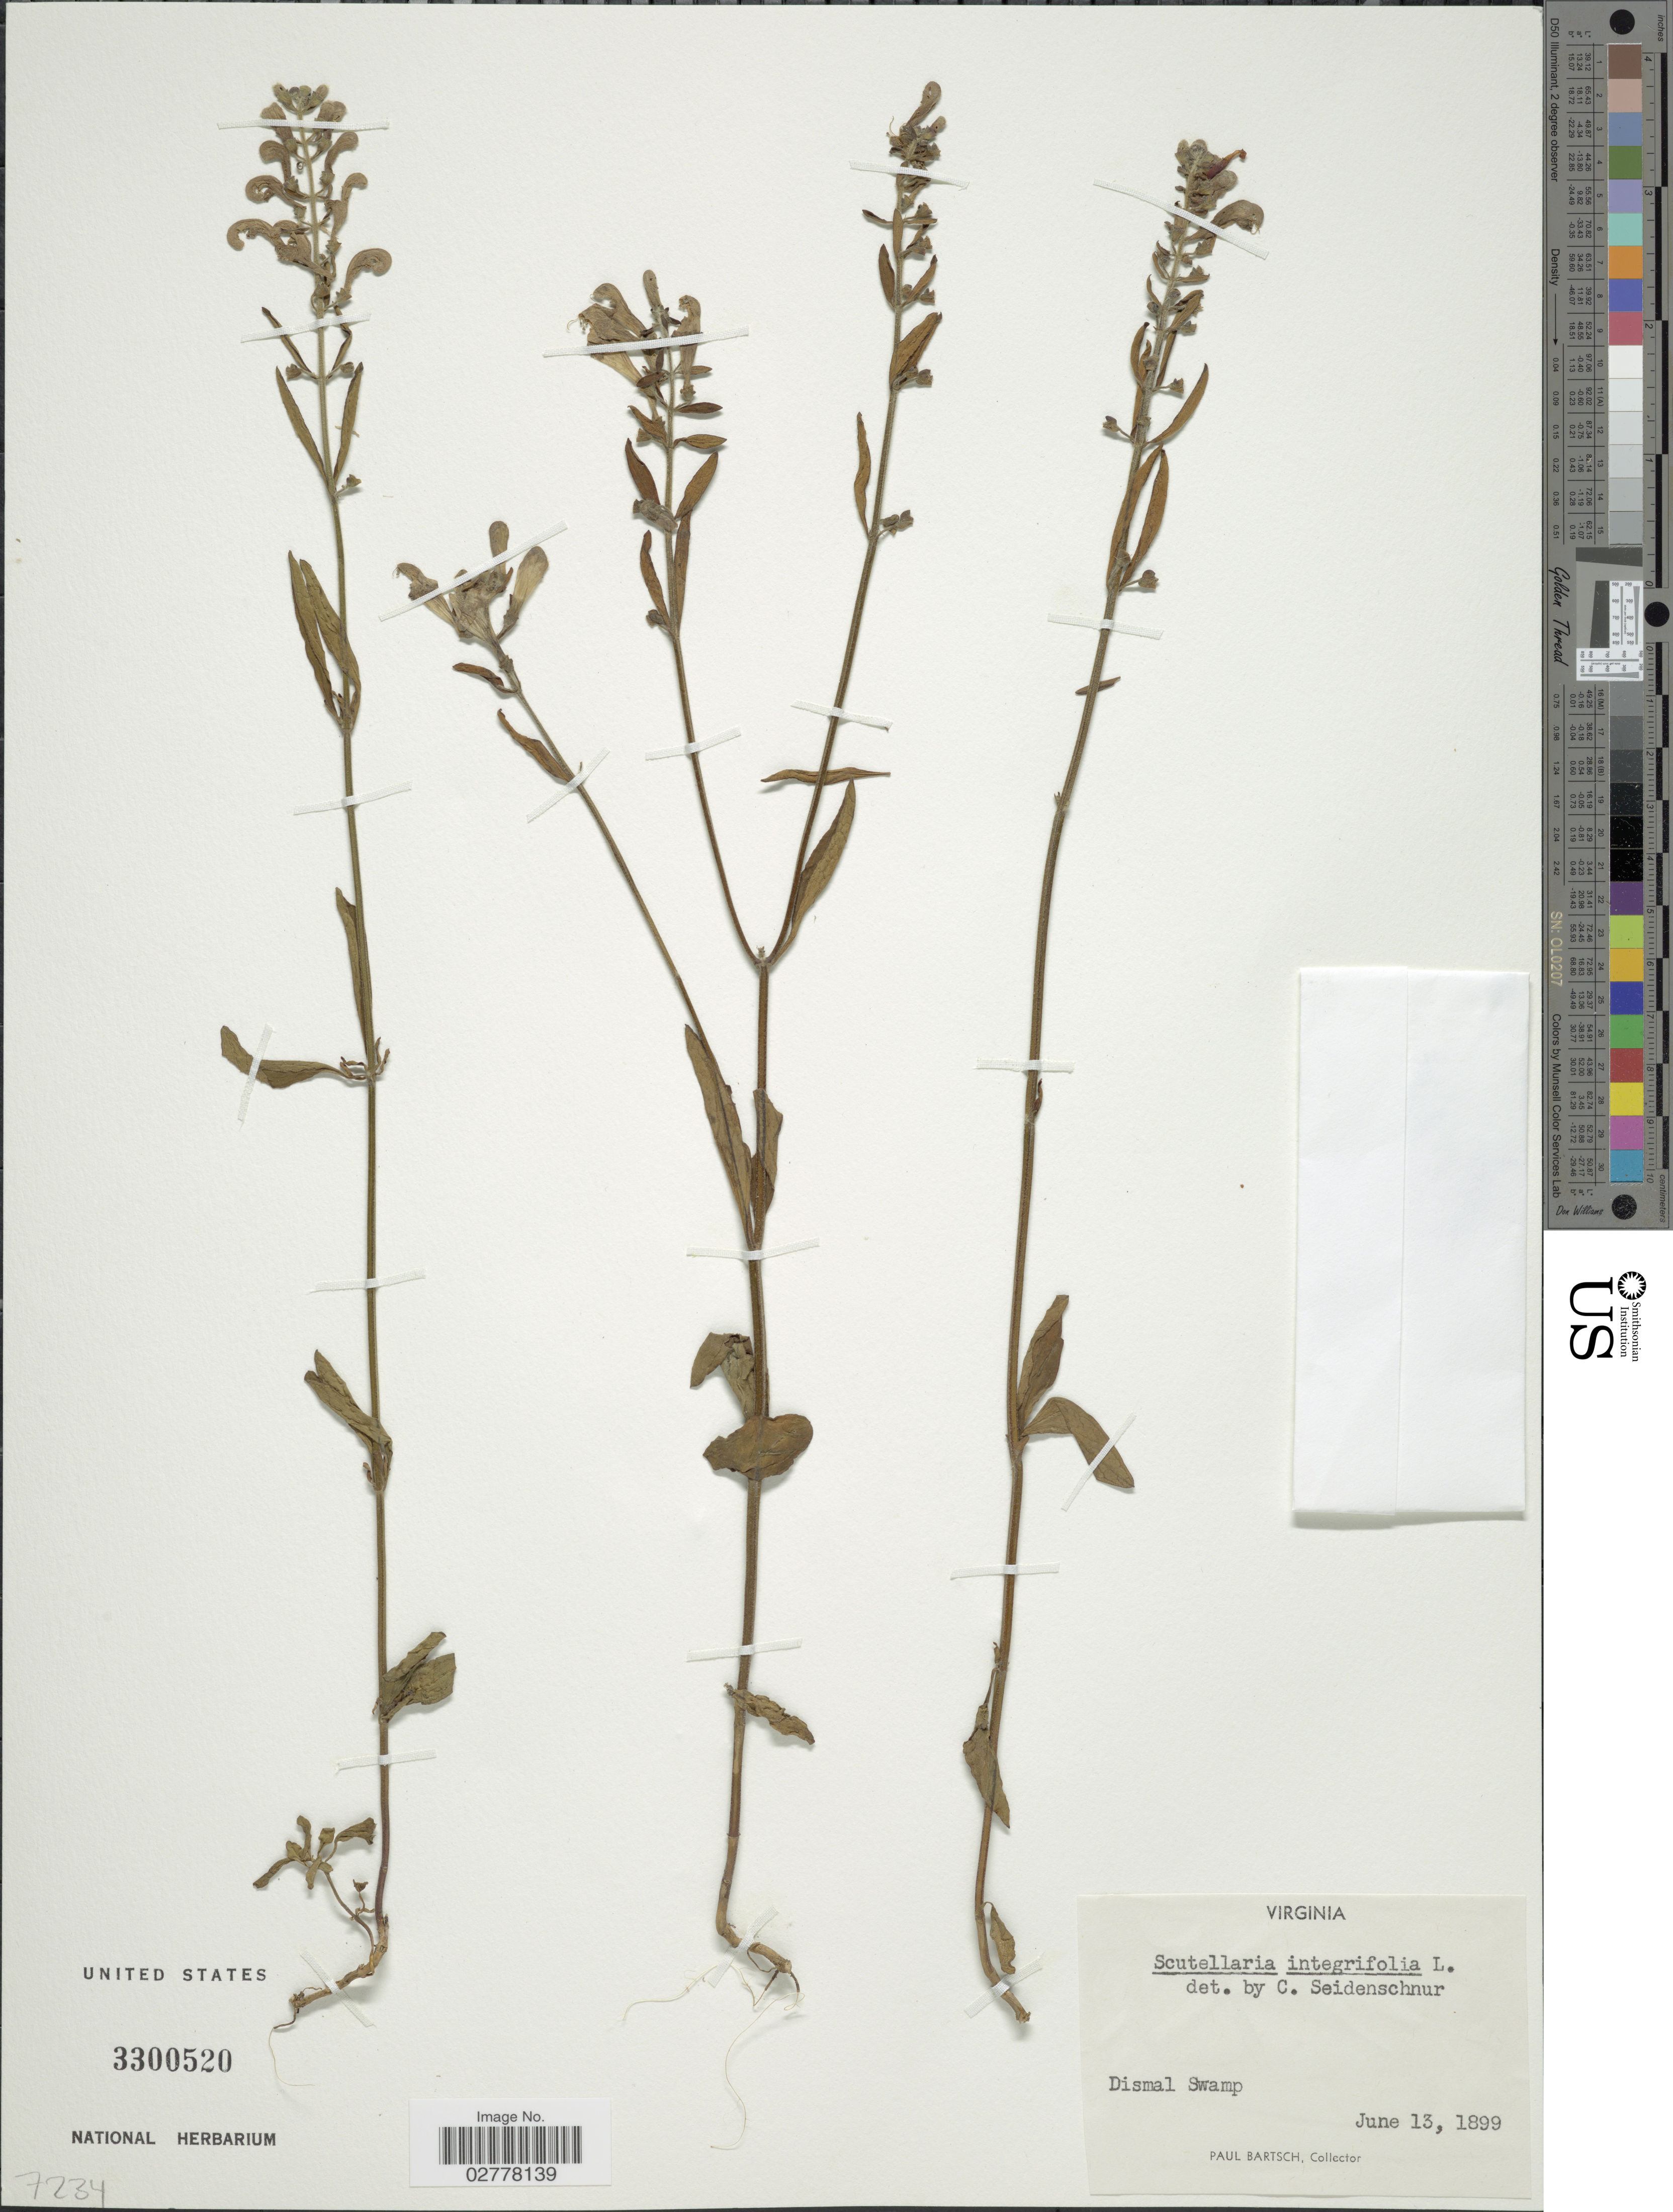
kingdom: Plantae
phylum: Tracheophyta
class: Magnoliopsida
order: Lamiales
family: Lamiaceae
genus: Scutellaria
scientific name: Scutellaria integrifolia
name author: L.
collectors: P. Bartsch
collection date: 1899-06-13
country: United States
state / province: Virginia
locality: Dismal Swamp.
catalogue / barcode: US 3300520